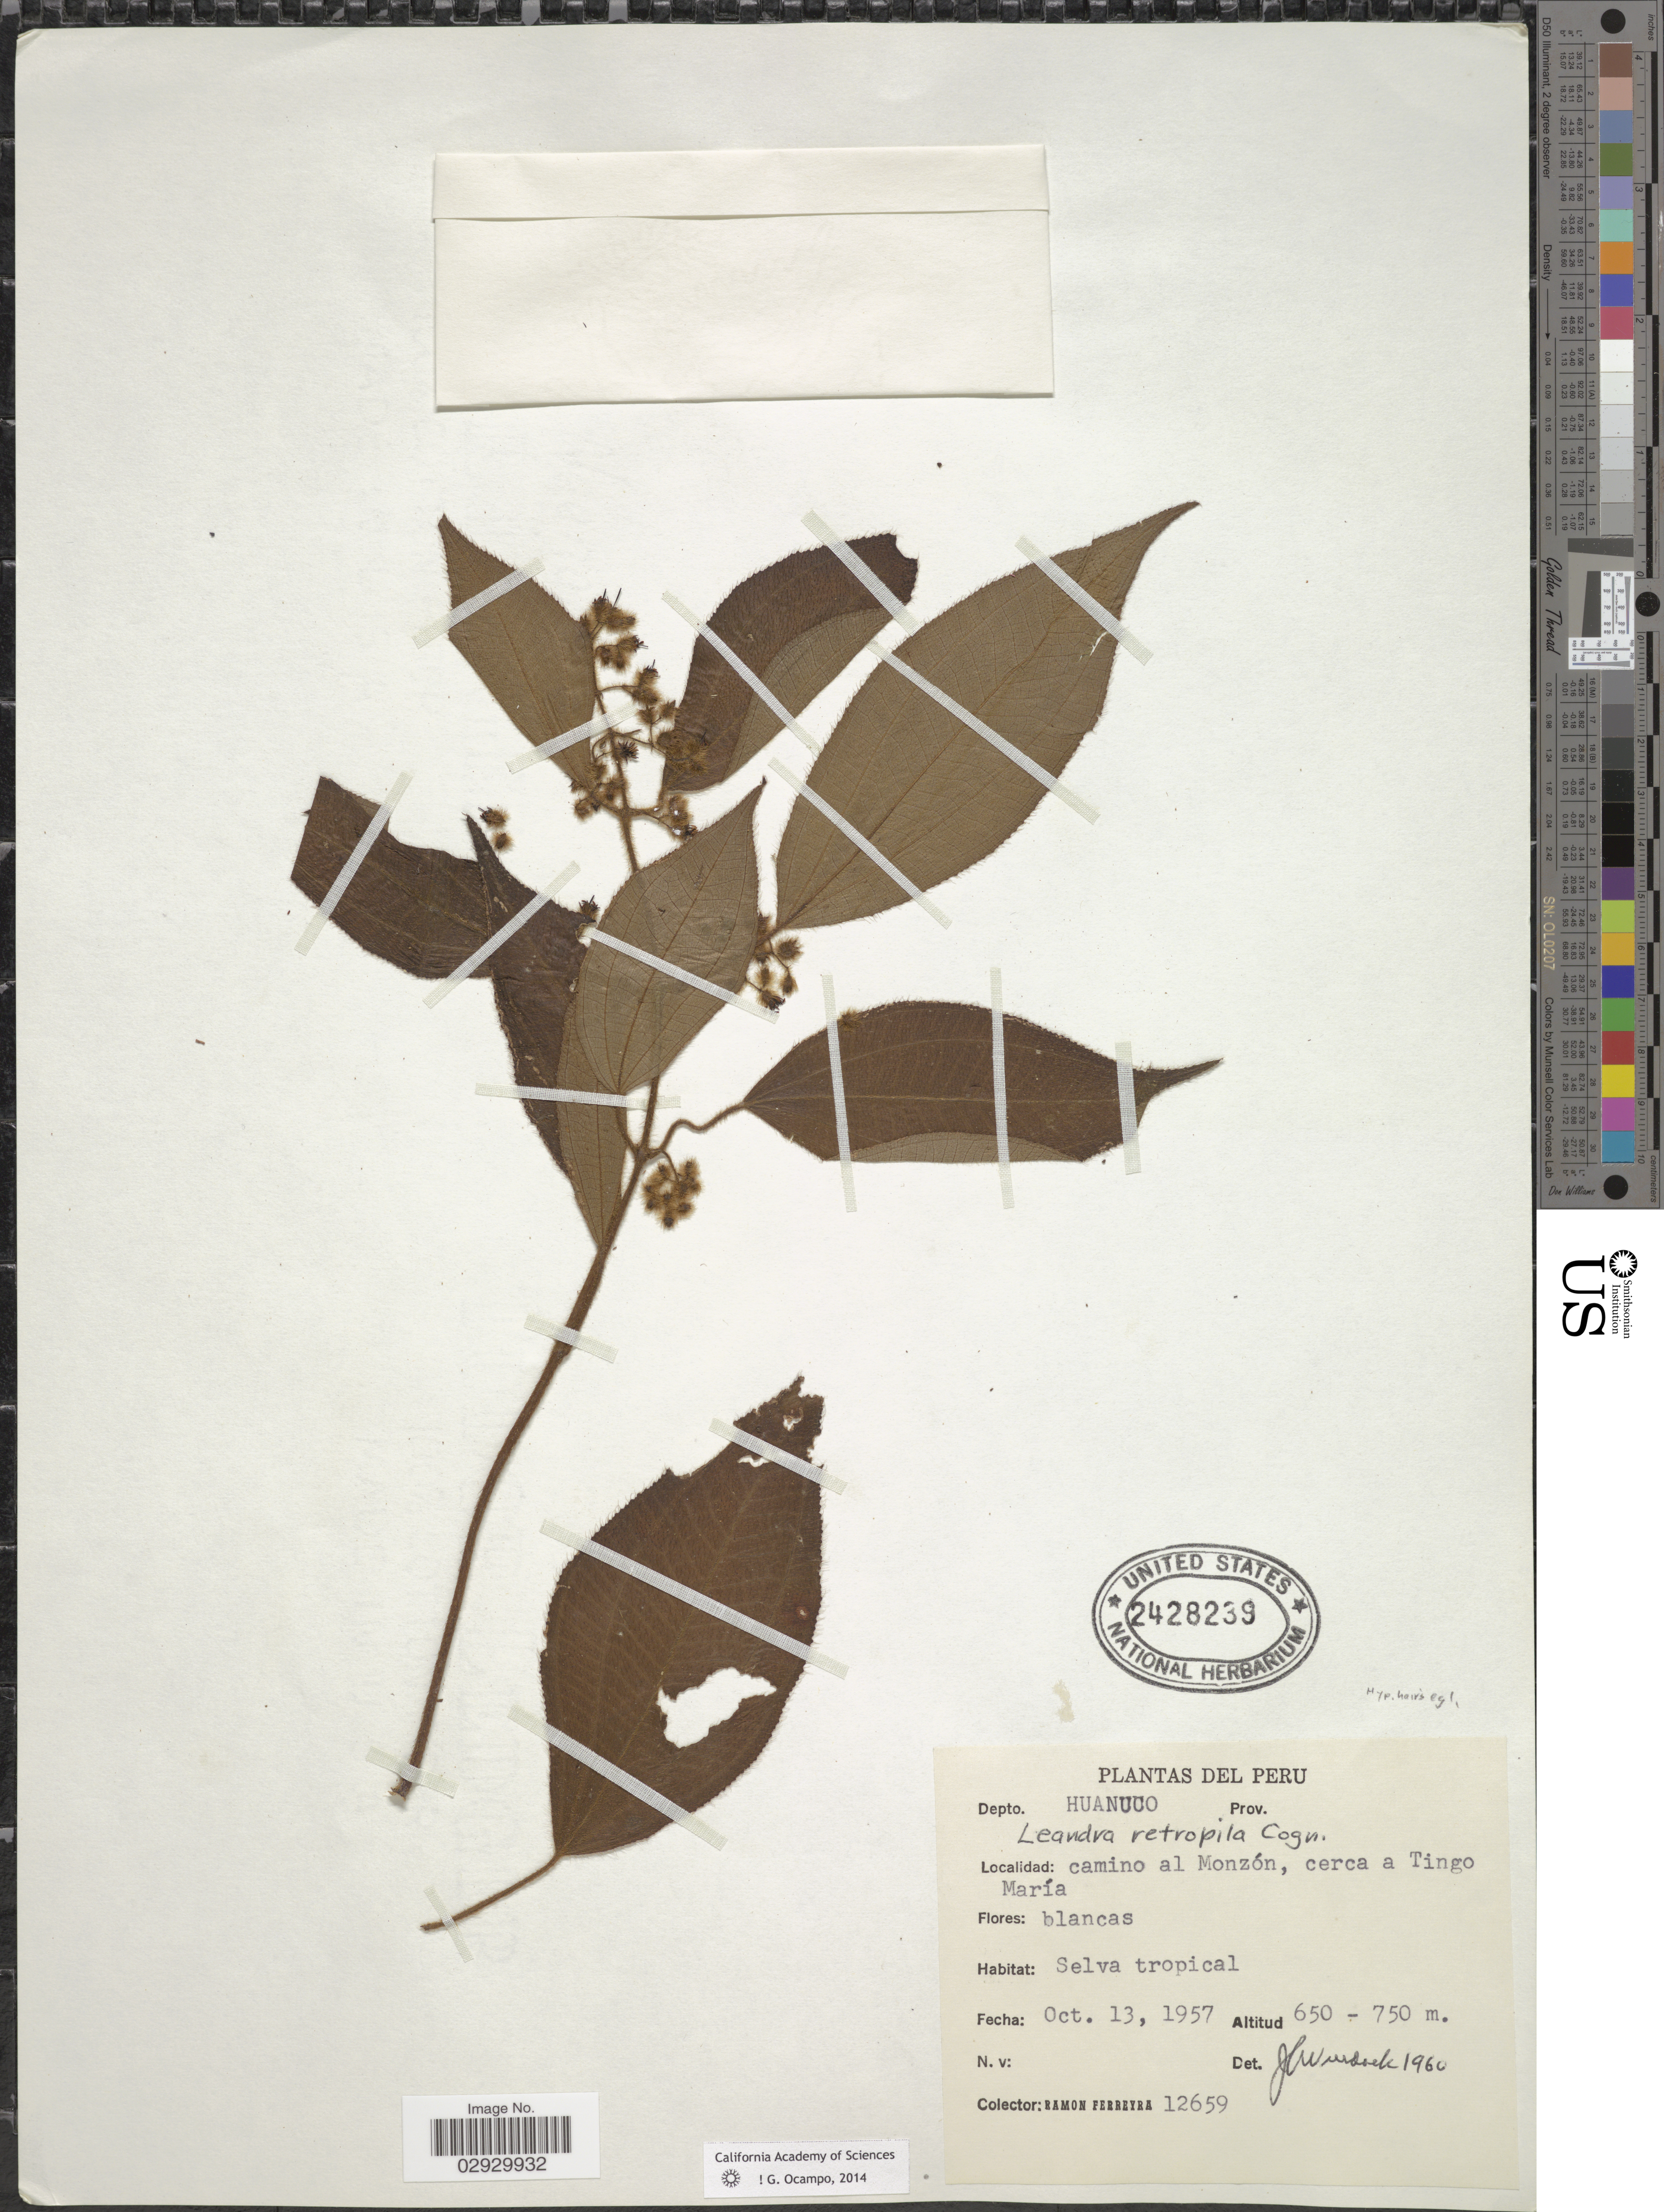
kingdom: Plantae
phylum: Tracheophyta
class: Magnoliopsida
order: Myrtales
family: Melastomataceae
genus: Leandra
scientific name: Leandra retropila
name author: Cogn.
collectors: R. A. Ferreyra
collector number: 12659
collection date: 1957-10-13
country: Peru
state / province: Huánuco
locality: Depto. Huanuco, camino al Monzón, cerca a Tingo María.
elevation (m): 650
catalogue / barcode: US 2428239